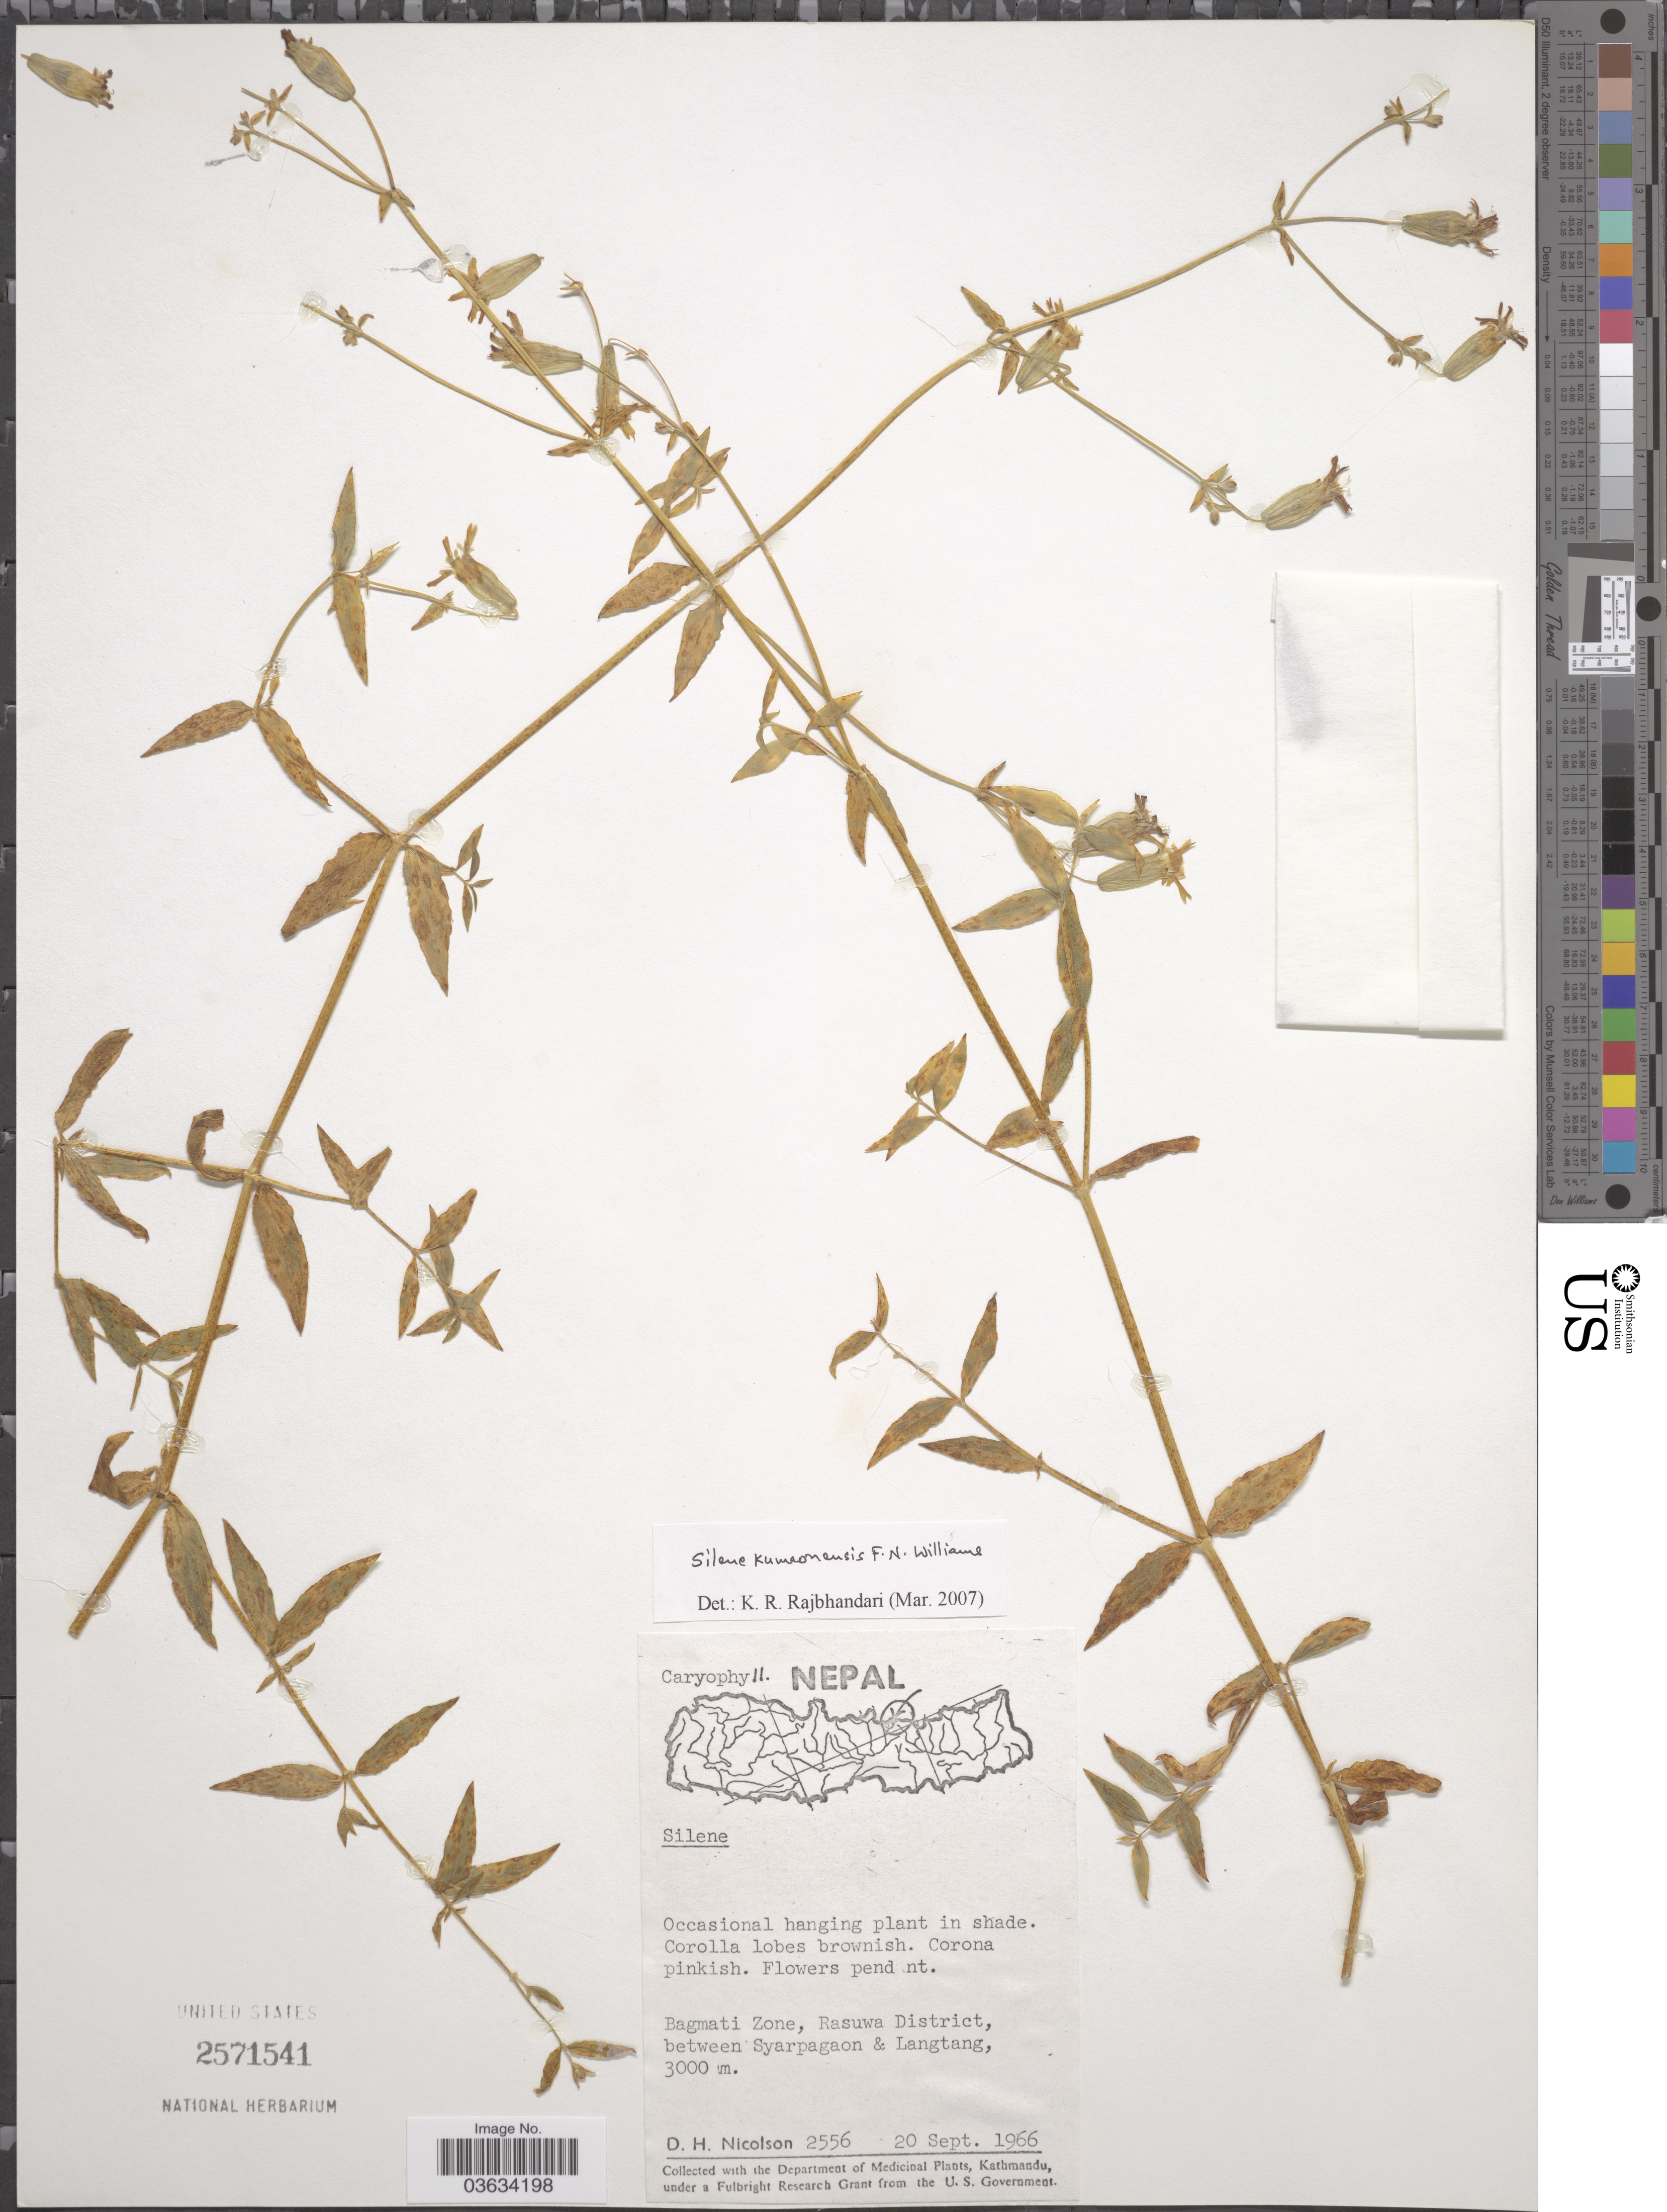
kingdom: Plantae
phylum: Tracheophyta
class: Magnoliopsida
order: Caryophyllales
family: Caryophyllaceae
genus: Silene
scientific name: Silene kumaonensis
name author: F.N. Williams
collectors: D. H. Nicolson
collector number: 2556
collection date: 1966-09-20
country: Nepal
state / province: Bagmati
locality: Bagmati Zone, Rasuwa District, between Syarpagaon & Langtang.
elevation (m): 3000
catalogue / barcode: US 2571541